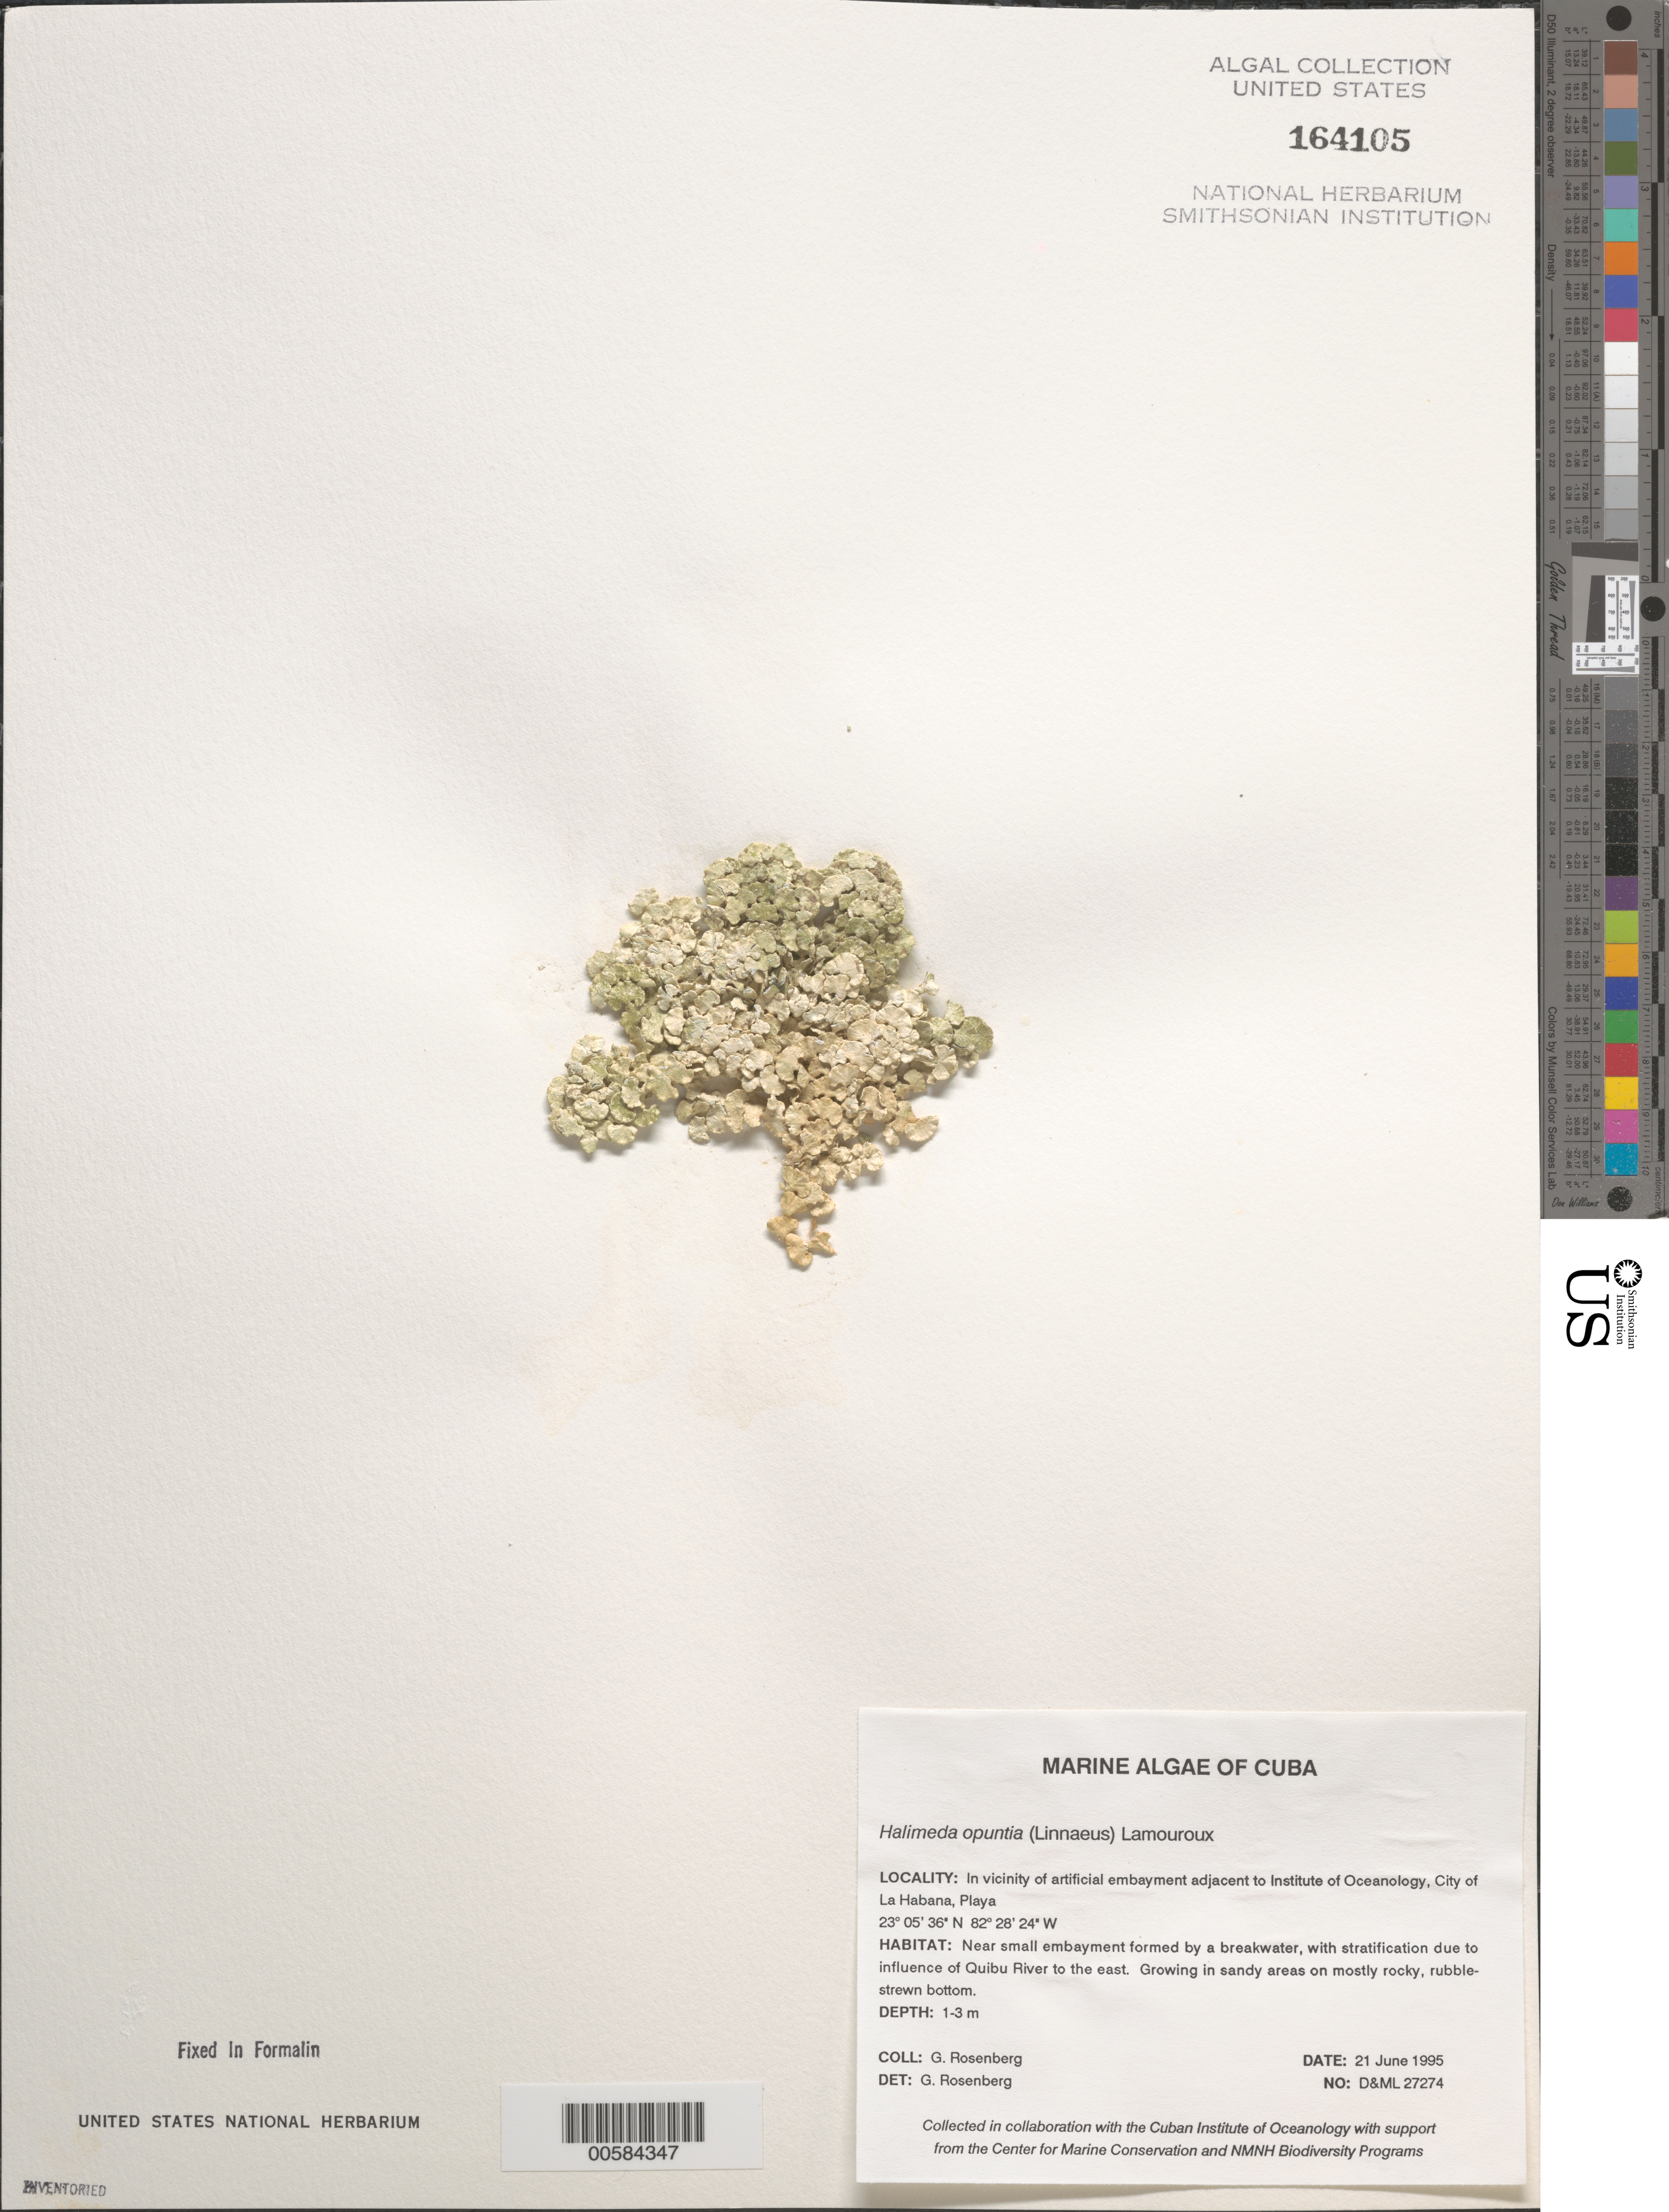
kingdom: Plantae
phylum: Chlorophyta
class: Ulvophyceae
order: Bryopsidales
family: Halimedaceae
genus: Halimeda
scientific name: Halimeda opuntia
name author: (L.) J.V.Lamouroux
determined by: Rosenberg, G.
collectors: G. Rosenberg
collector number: D&ML 27274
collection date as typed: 21 Jun 1995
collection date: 1995-06-21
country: Cuba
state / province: La Habana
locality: La habana, playa, by institute of oceanology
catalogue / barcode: US 164105